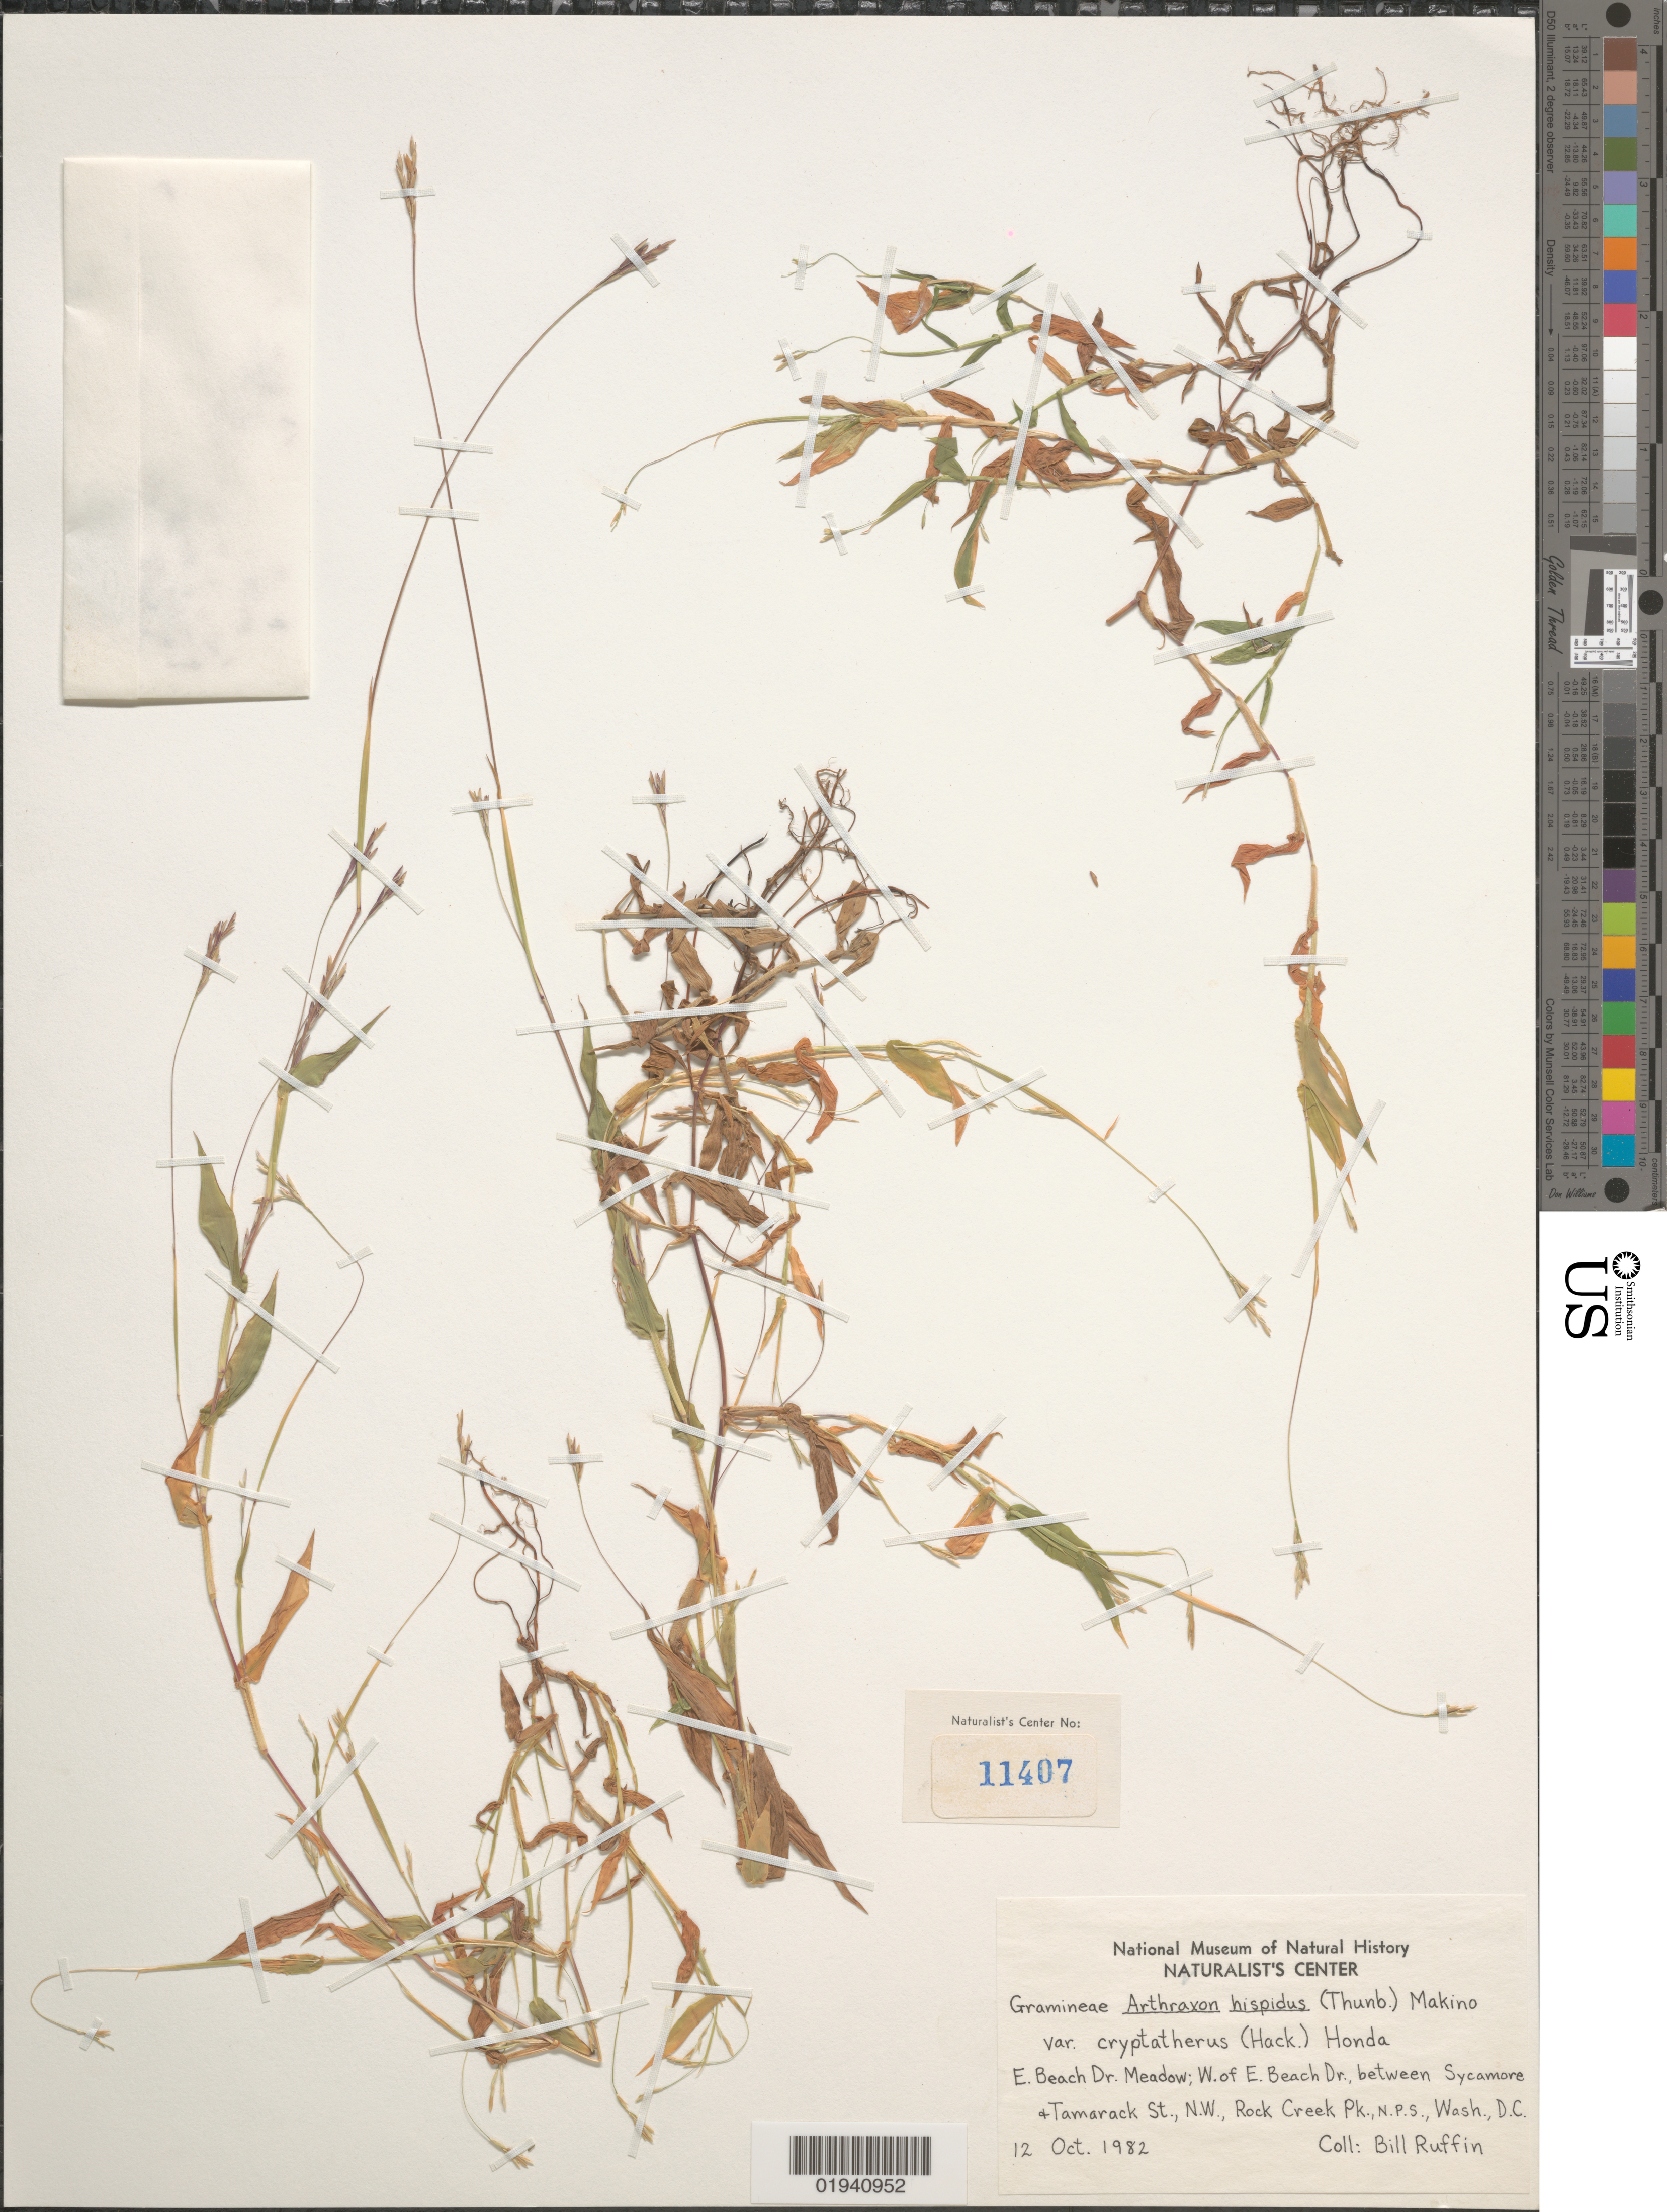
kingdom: Plantae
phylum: Tracheophyta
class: Liliopsida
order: Poales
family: Poaceae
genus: Arthraxon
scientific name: Arthraxon hispidus var. cryptatherus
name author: (Hack.) Honda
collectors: B. Ruffin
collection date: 1982-10-12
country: United States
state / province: District of Columbia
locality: E. Beach Dr. Meadow; W. of E. Beach Dr., between Sycamore and Tamarack St., N.W., Rock Creek Park, N.P.S.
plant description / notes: Naturalist's Center #11407; Specimens returned from Naturalist Center